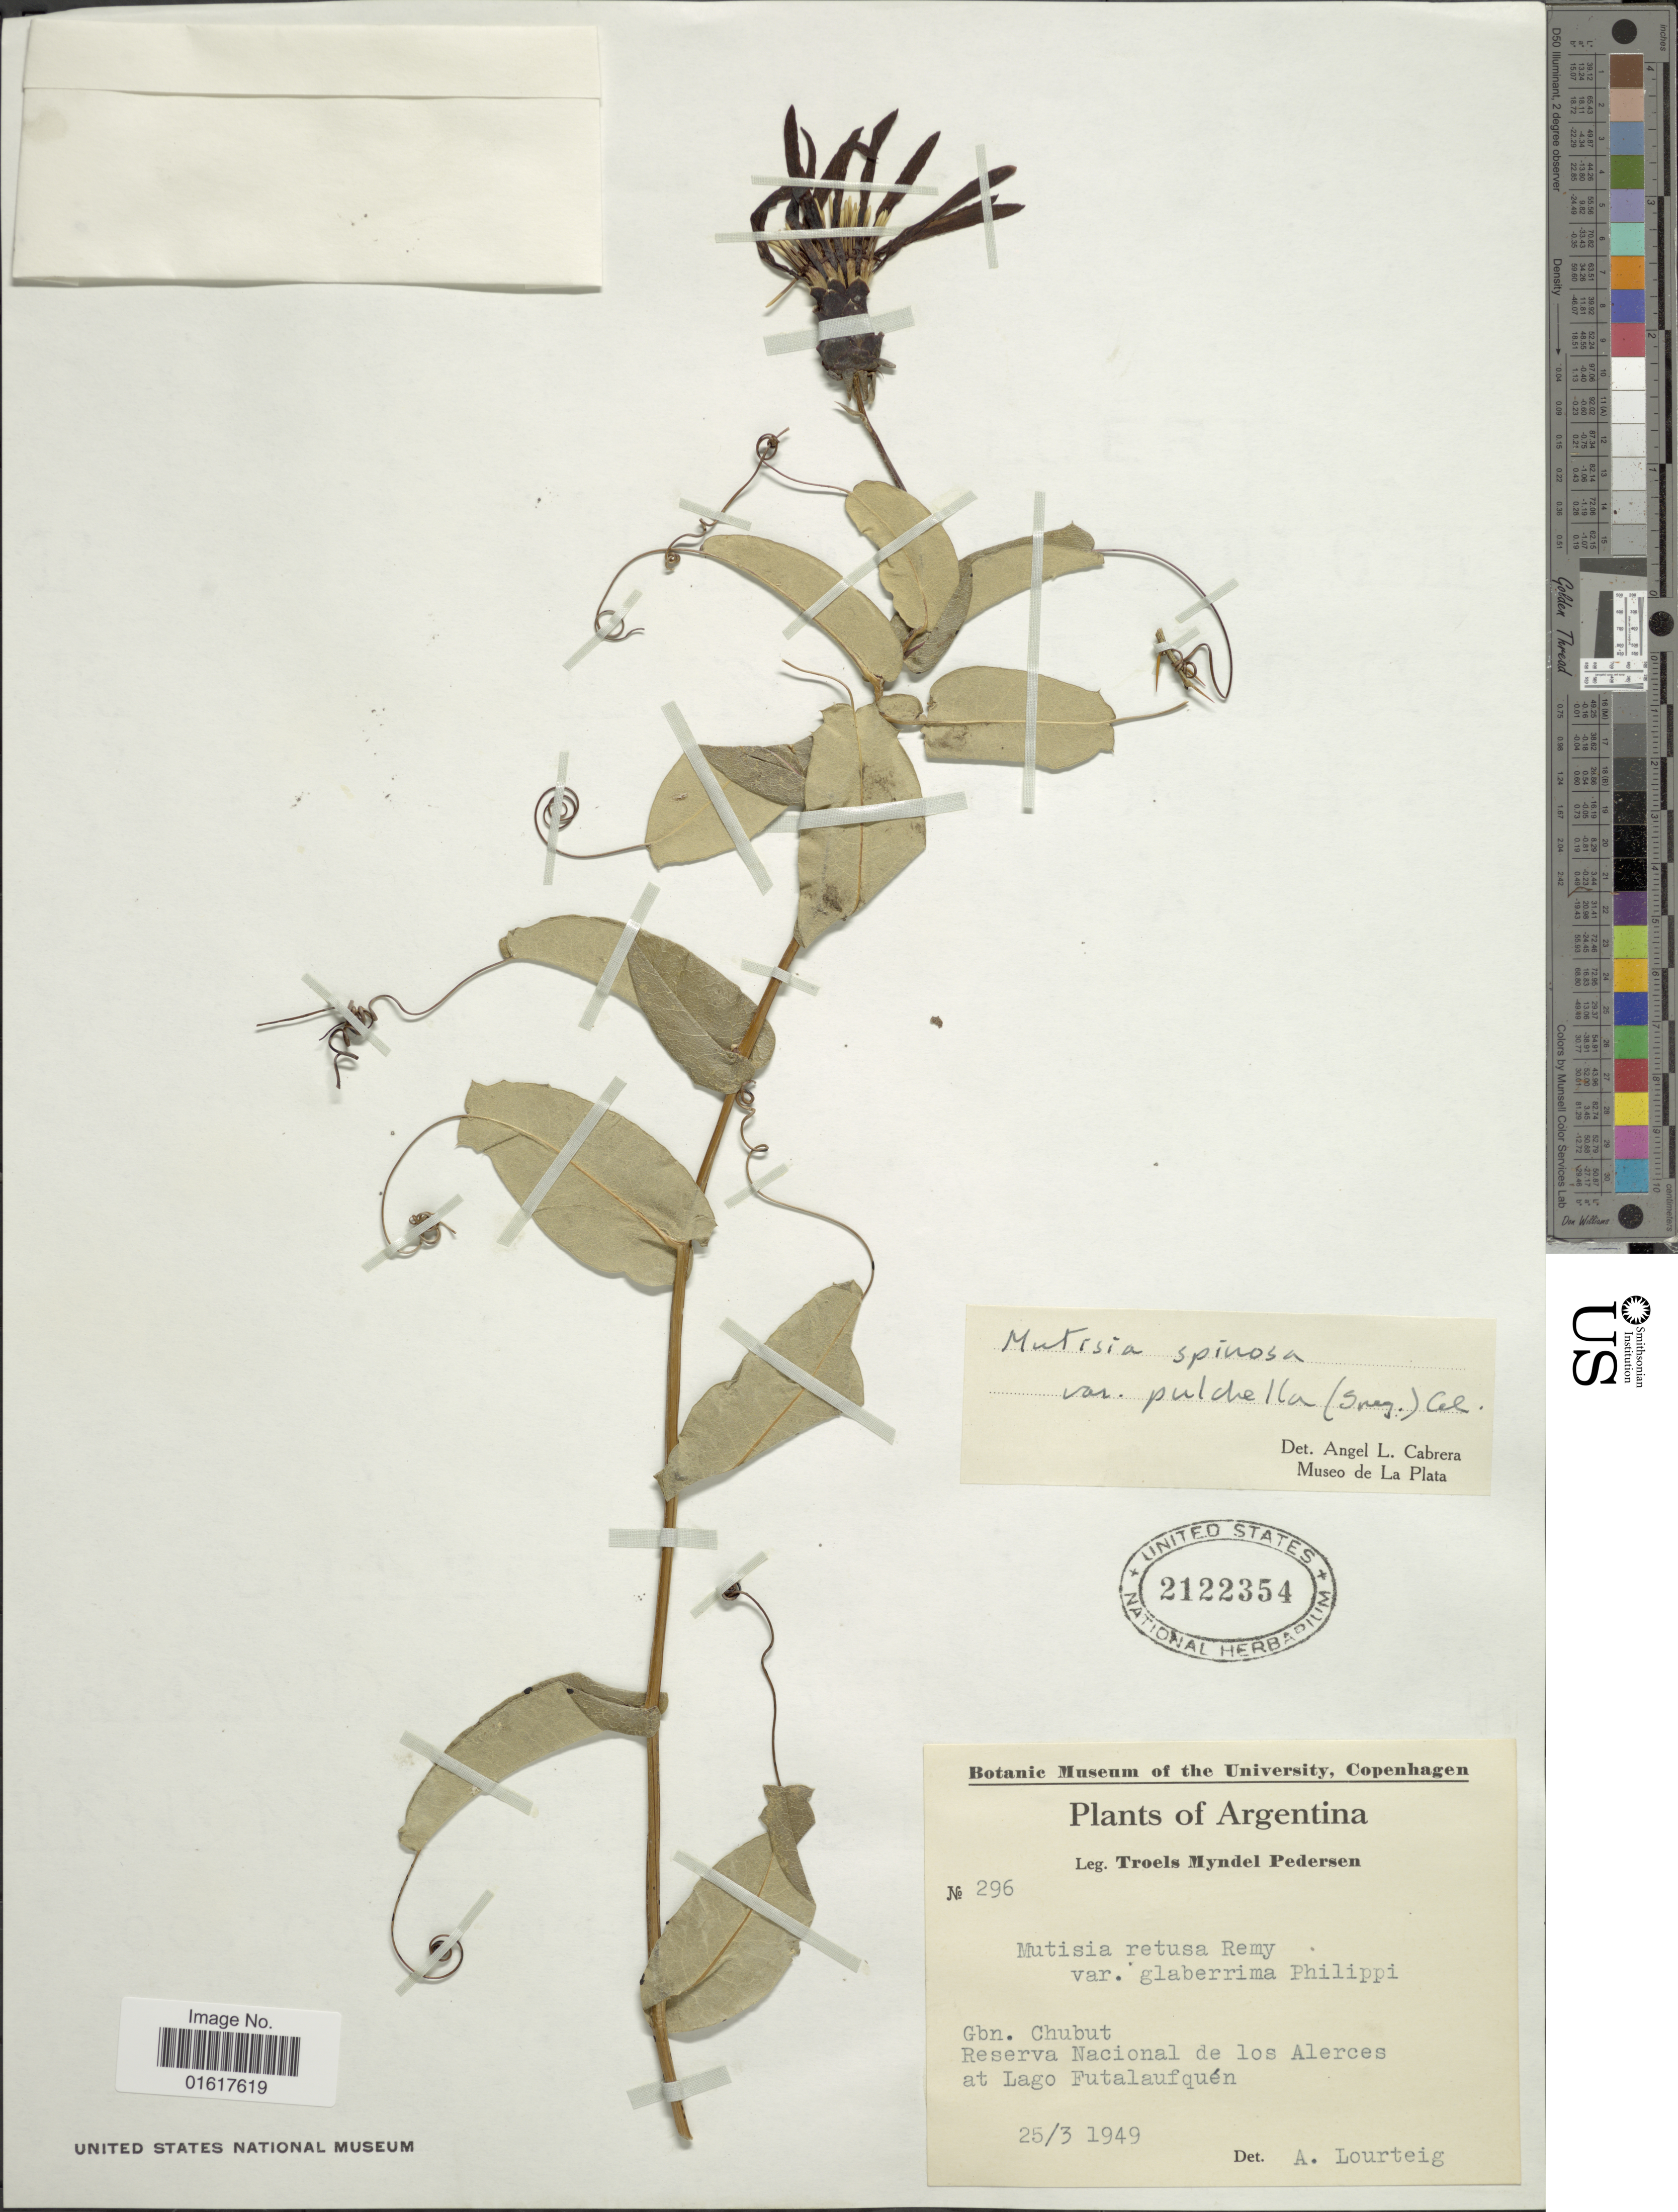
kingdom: Plantae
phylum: Tracheophyta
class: Magnoliopsida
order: Asterales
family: Asteraceae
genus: Mutisia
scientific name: Mutisia spinosa var. pulchella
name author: (Speg.) Cabrera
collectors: T. Pederson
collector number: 296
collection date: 1949-03-25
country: Argentina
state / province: Chubut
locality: Reserva Nacional de los Alerces at Lago Futalaufquén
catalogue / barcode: US 2122354